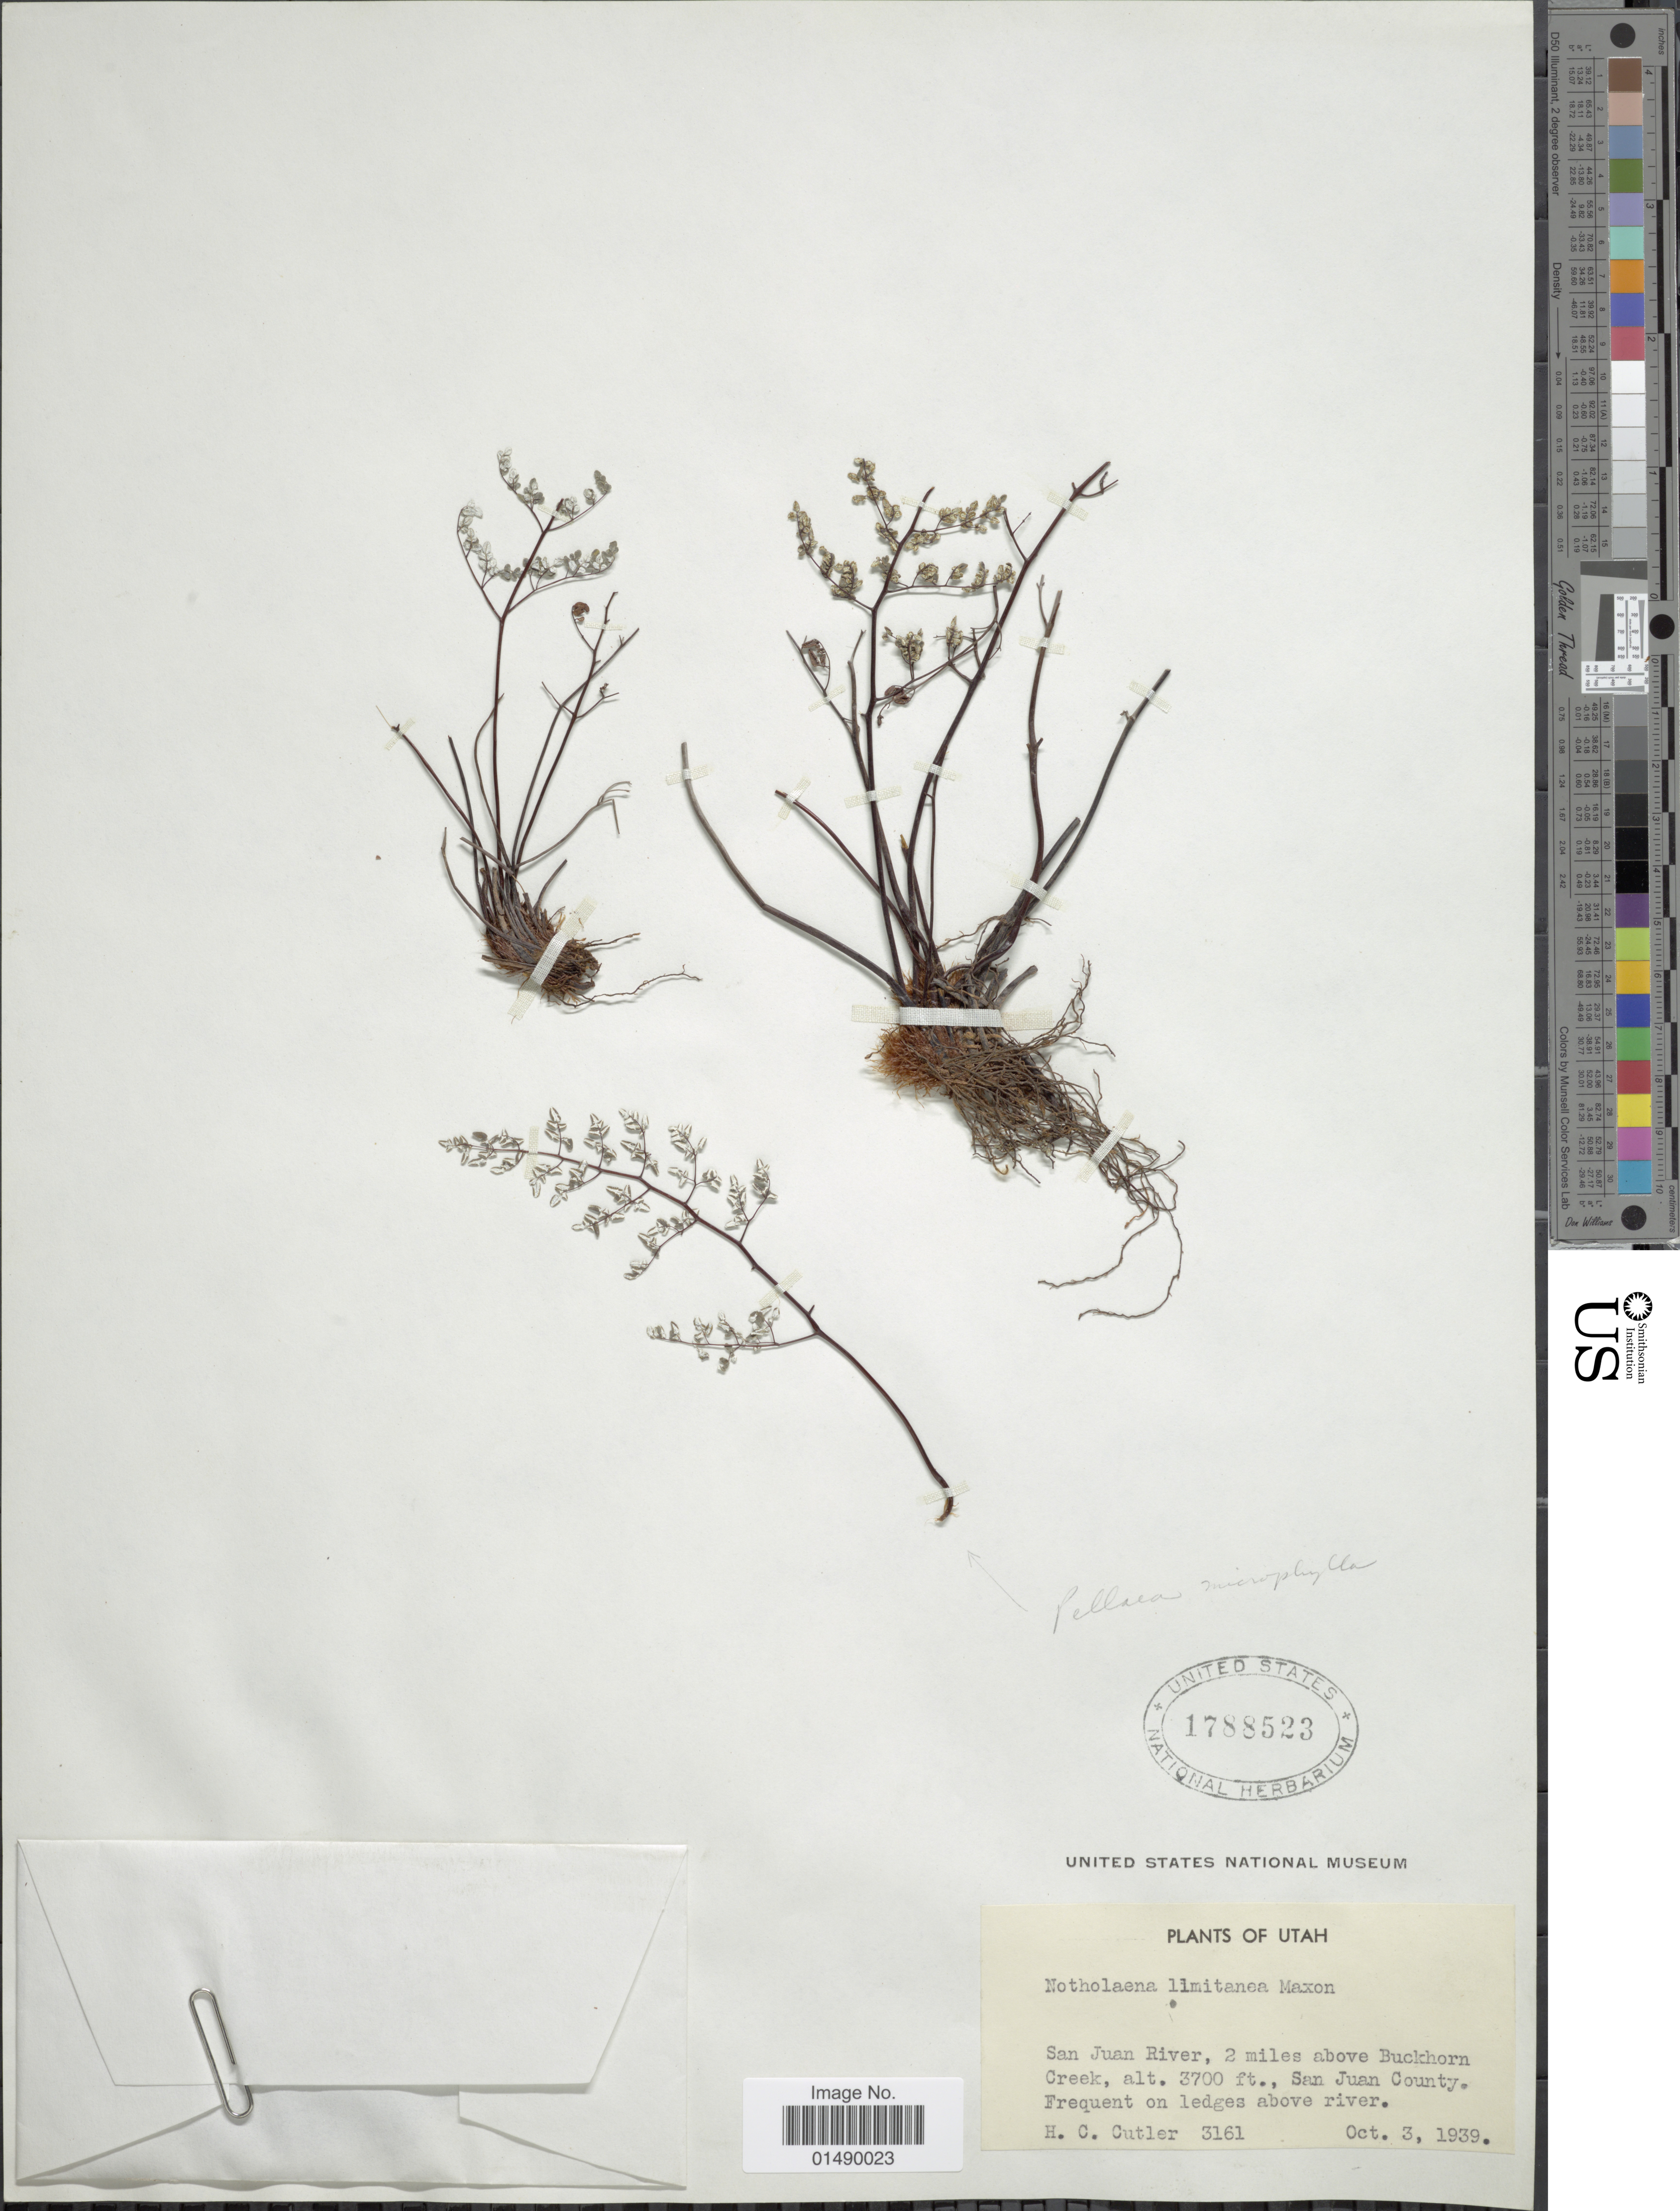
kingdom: Plantae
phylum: Tracheophyta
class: Polypodiopsida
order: Polypodiales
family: Pteridaceae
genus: Argyrochosma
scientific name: Argyrochosma limitanea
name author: (Maxon) Windham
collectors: H. C. Cutler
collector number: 3161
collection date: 1939-10-03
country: United States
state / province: Utah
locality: Utah, San Juan River, 2 miles above Buckhorn Creek, San Juan County. Frequent on ledges above river.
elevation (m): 1128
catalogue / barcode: US 1788523